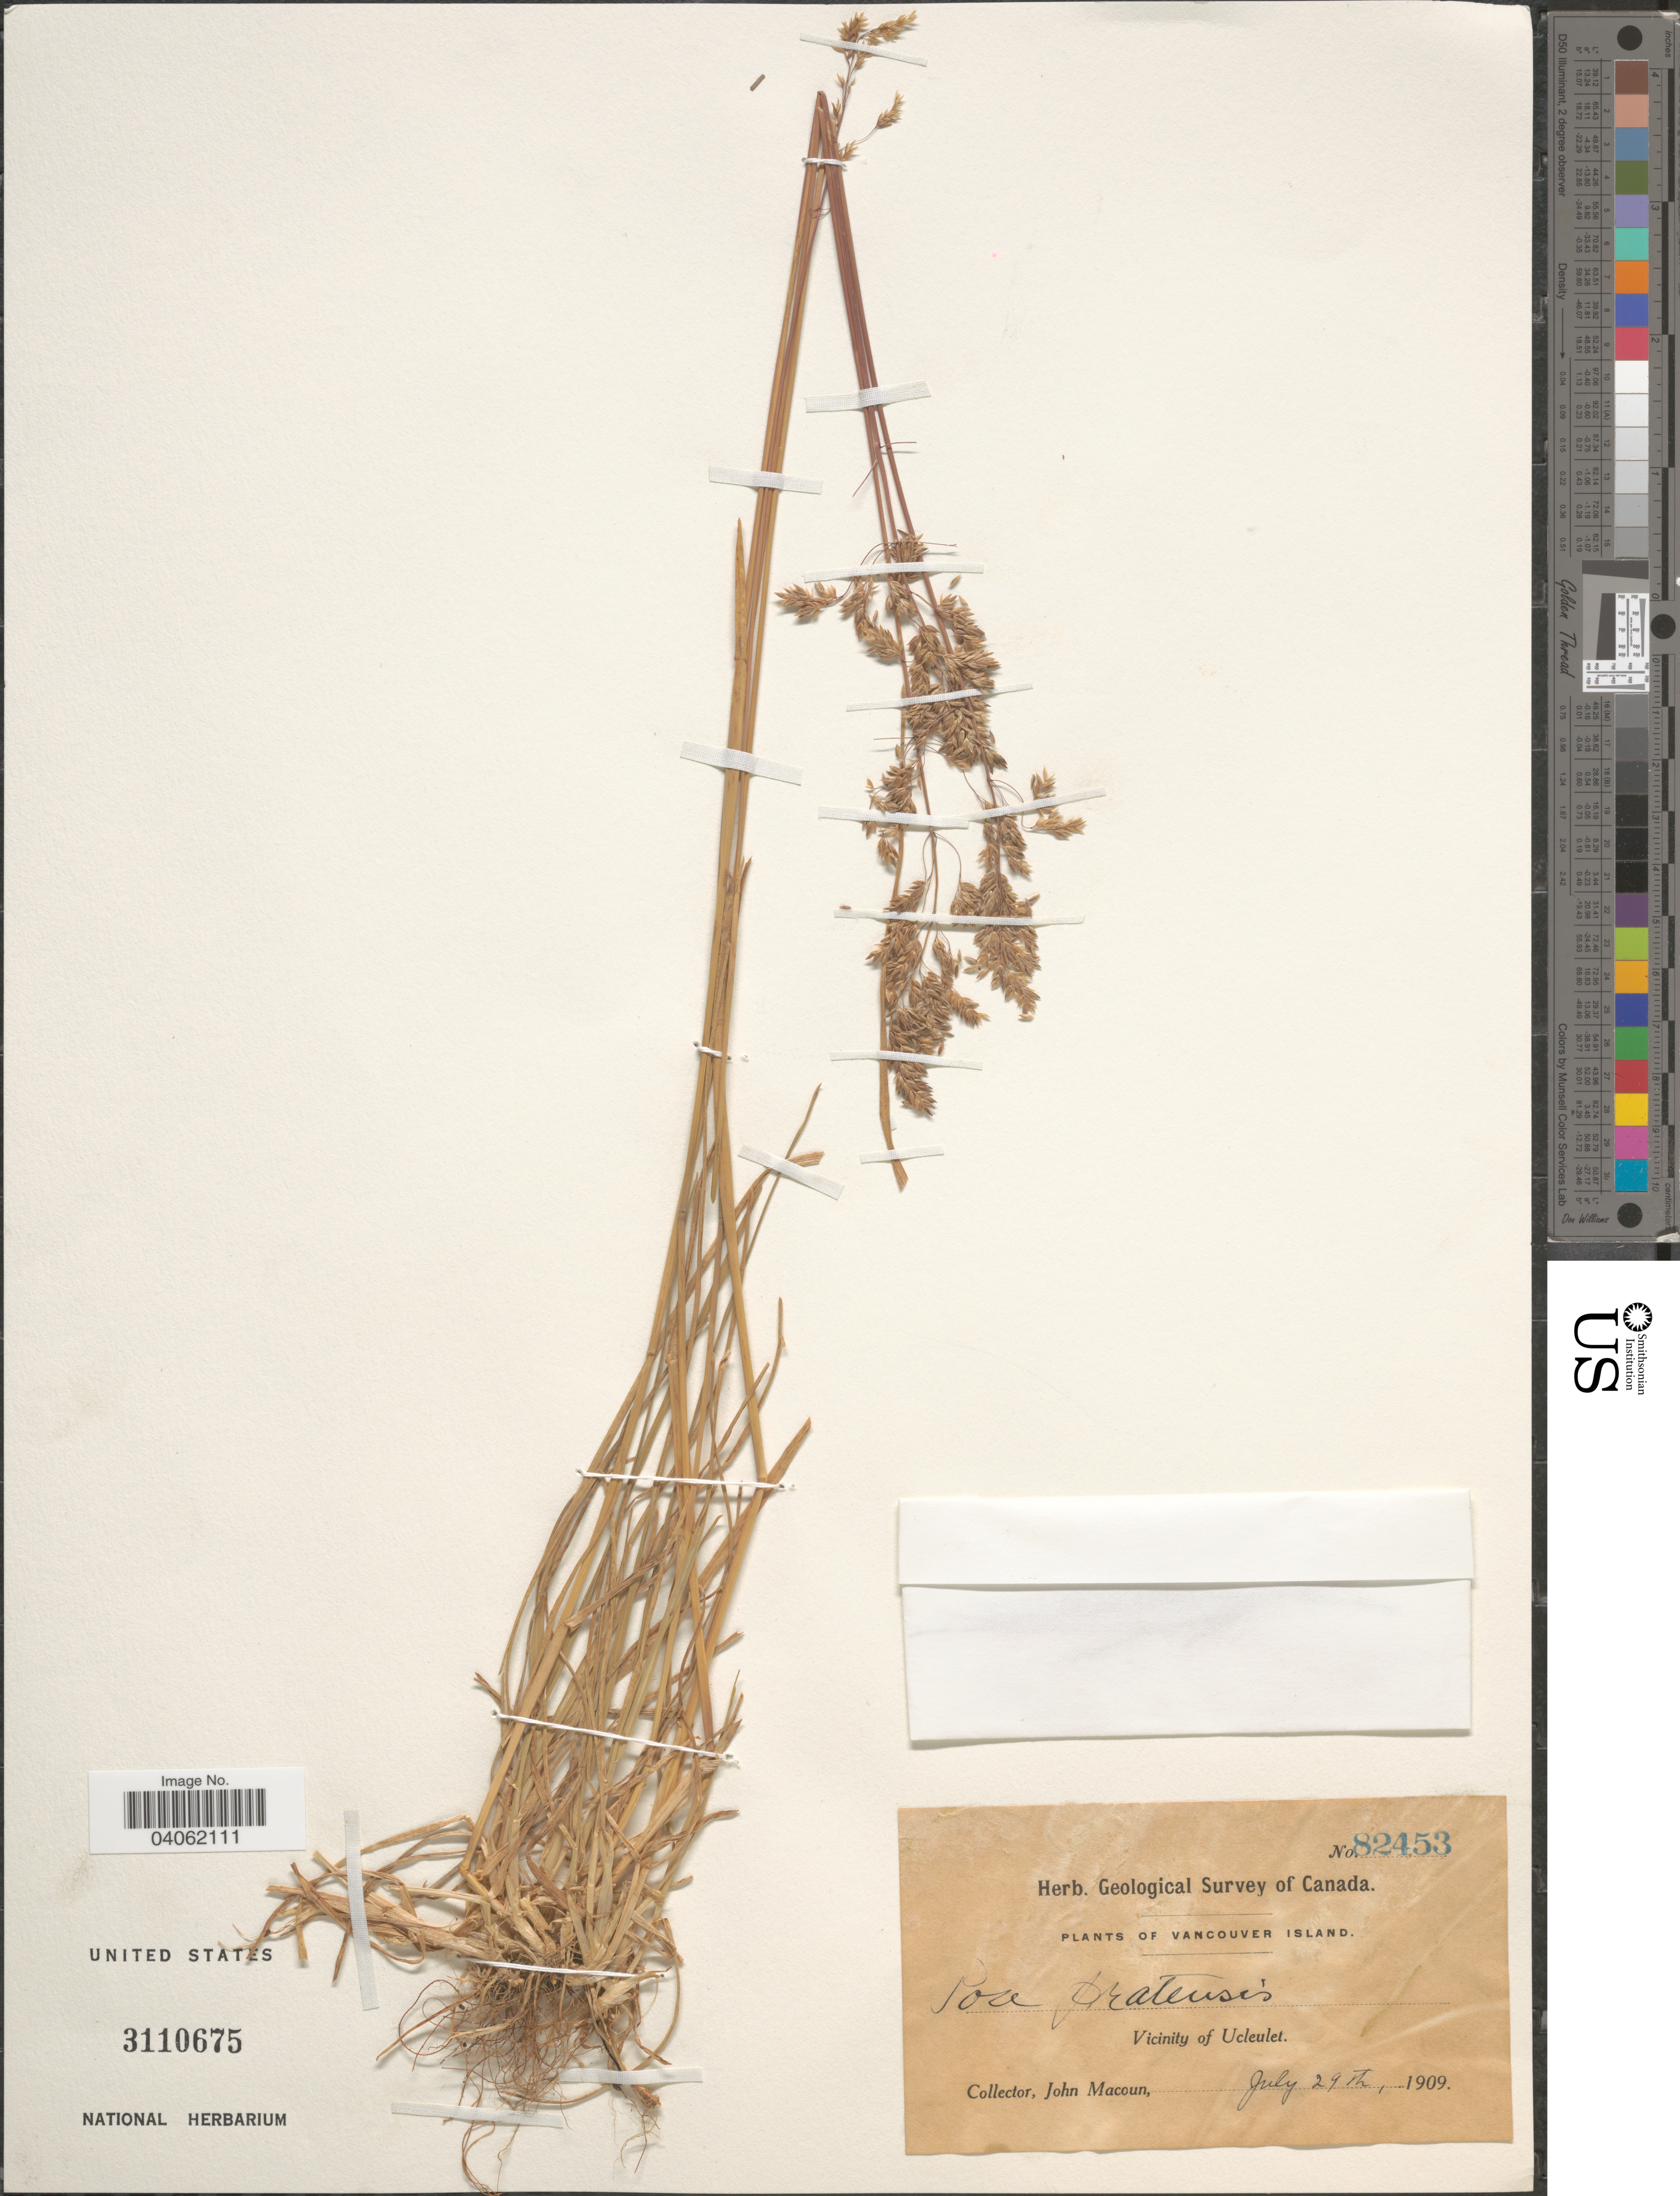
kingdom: Plantae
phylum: Tracheophyta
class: Liliopsida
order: Poales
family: Poaceae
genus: Poa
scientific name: Poa pratensis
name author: L.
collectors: J. Macoun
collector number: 82453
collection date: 1909-07-29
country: Canada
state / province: British Columbia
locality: Vancouver Island. Vicinity of Ucleulet.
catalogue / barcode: US 3110675